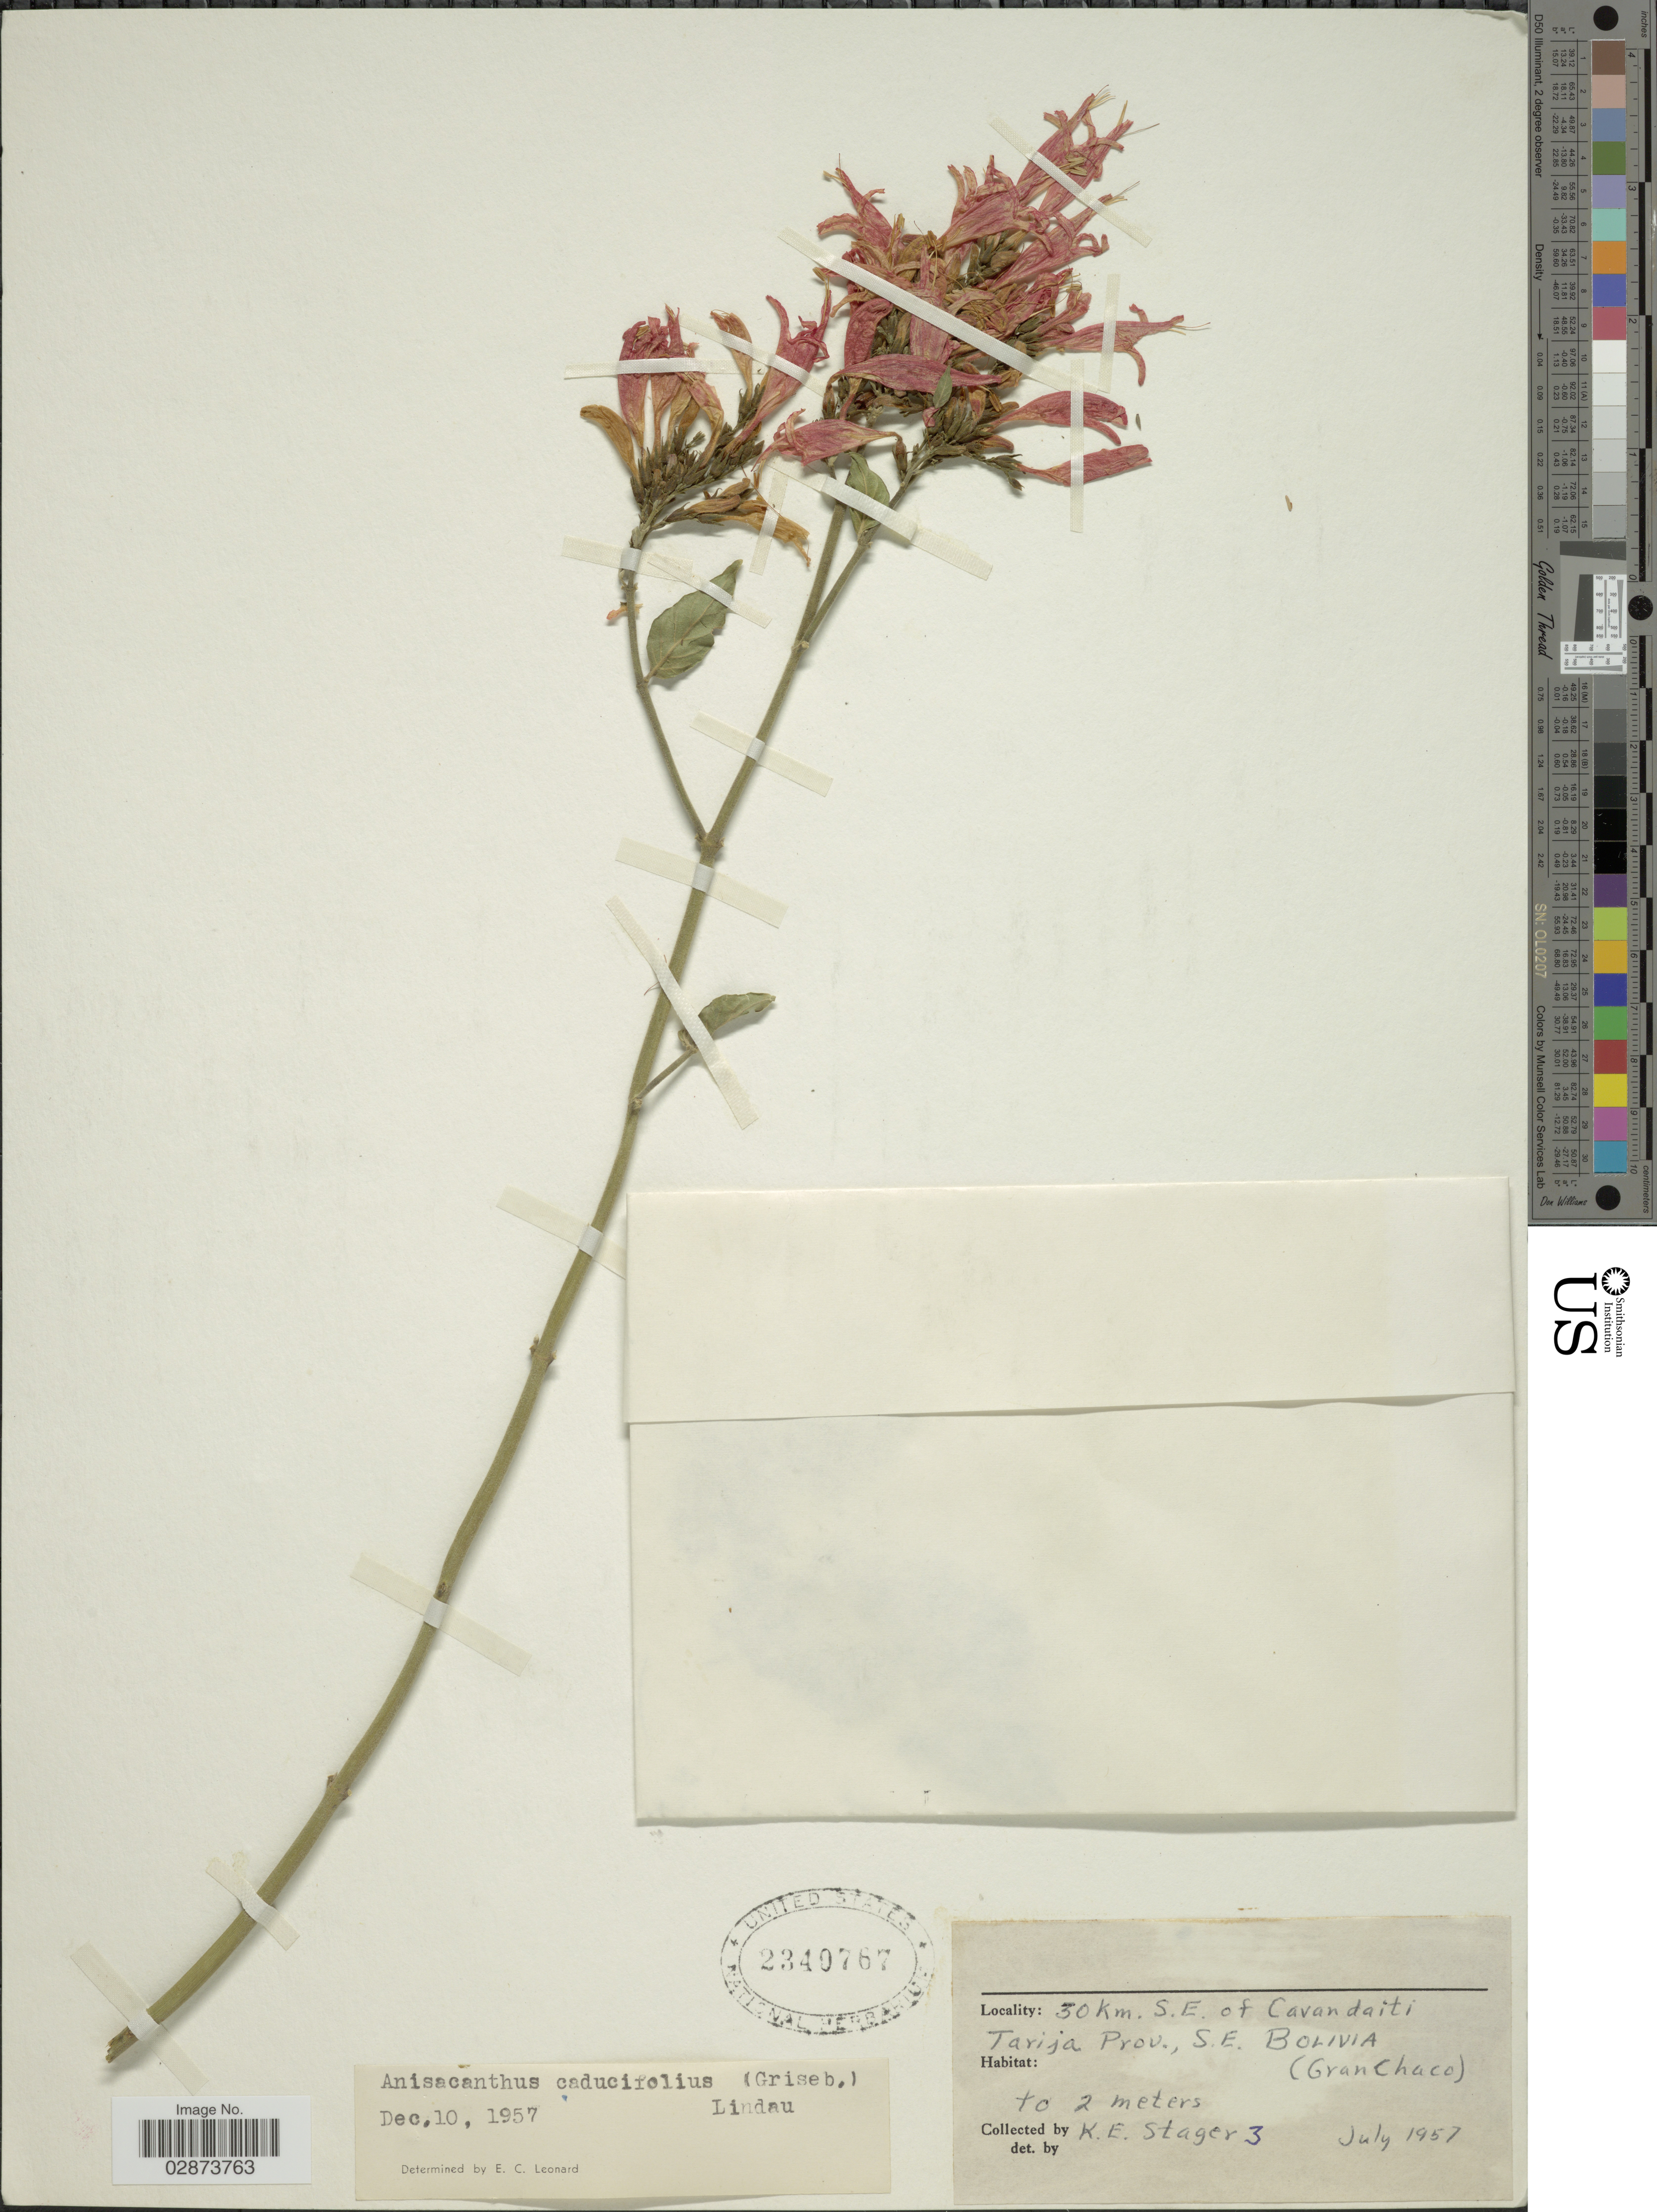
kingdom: Plantae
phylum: Tracheophyta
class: Magnoliopsida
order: Lamiales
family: Acanthaceae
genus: Thyrsacanthus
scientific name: Thyrsacanthus boliviensis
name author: (Nees) A.L.A. Côrtes & Rapini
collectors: Stager, K.E.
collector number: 3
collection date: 1957-07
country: Bolivia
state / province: Tarija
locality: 30 km. S.E. of Cavandaiti, S.E. Bolivia (Granchaco).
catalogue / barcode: US 2340767